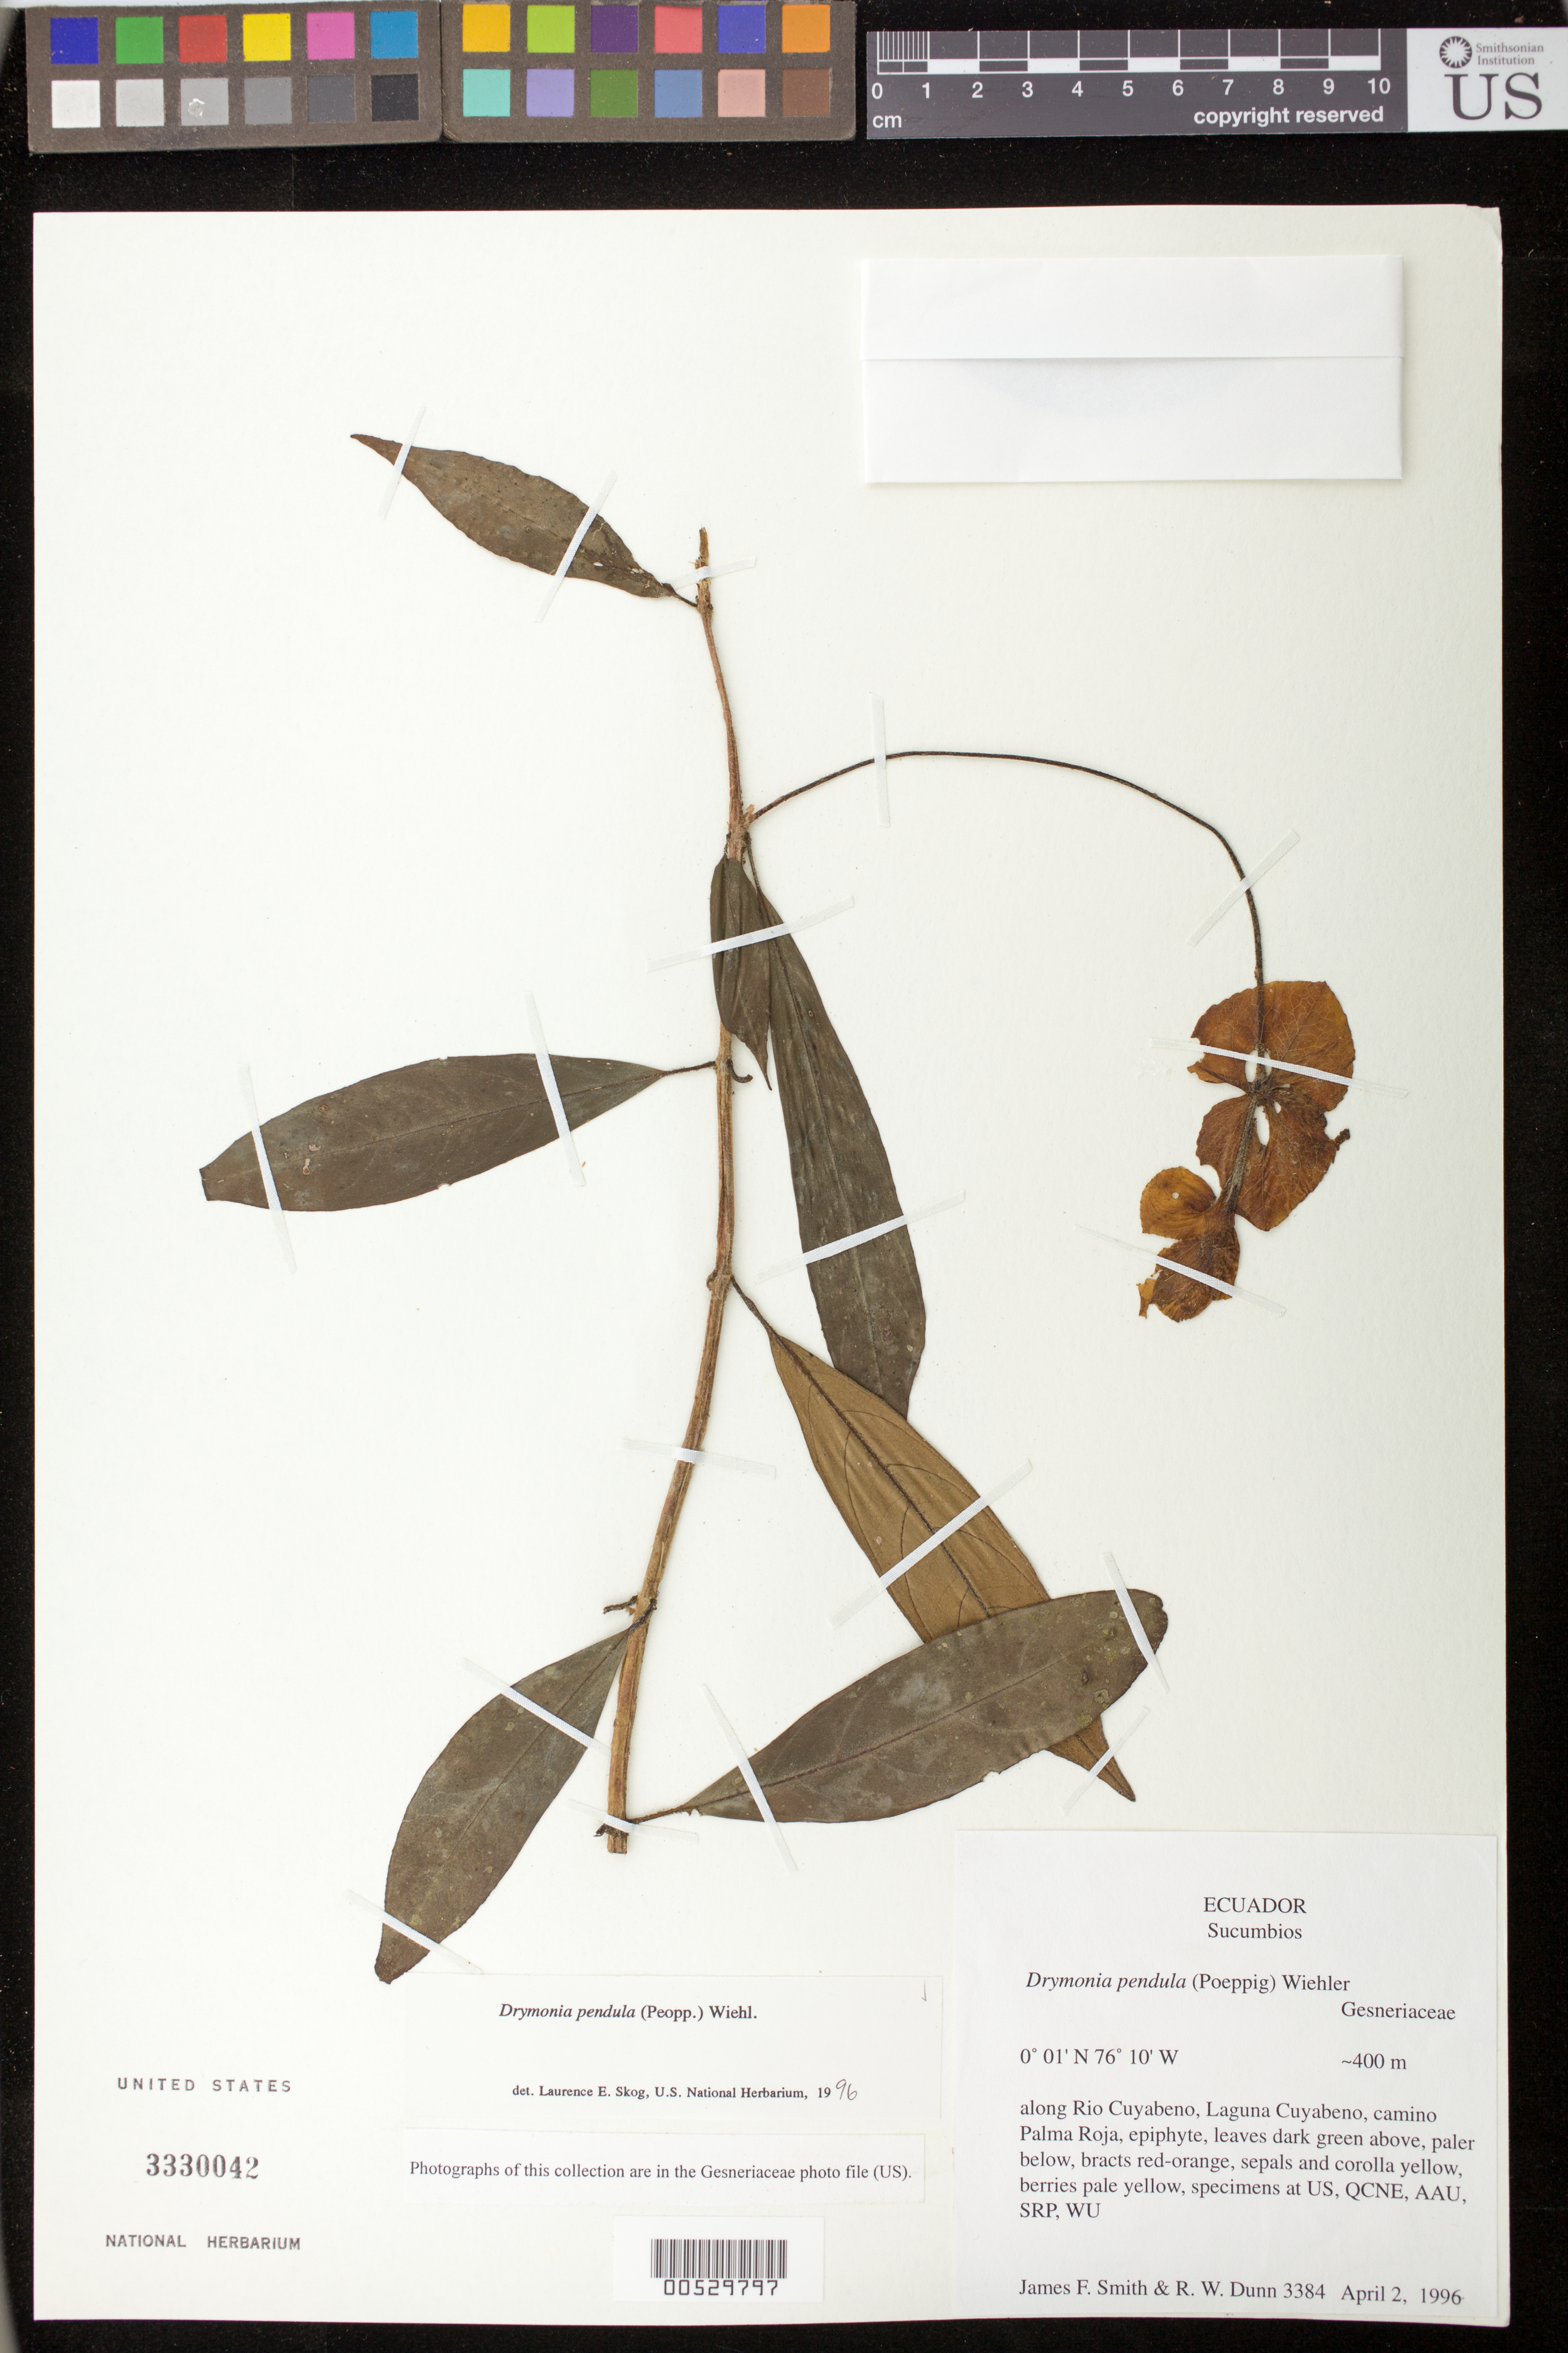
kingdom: Plantae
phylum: Tracheophyta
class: Magnoliopsida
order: Lamiales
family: Gesneriaceae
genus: Drymonia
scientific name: Drymonia pendula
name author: (Poepp.) Wiehler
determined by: Skog, Laurence E.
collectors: J. Smith & R. Dunn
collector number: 3384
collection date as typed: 02 Apr 1996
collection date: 1996-04-02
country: Ecuador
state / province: Sucumbíos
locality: Along Rio Cuyabeno, Laguna Cuyabeno, camino Palma Roja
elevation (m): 400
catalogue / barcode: US 3330042